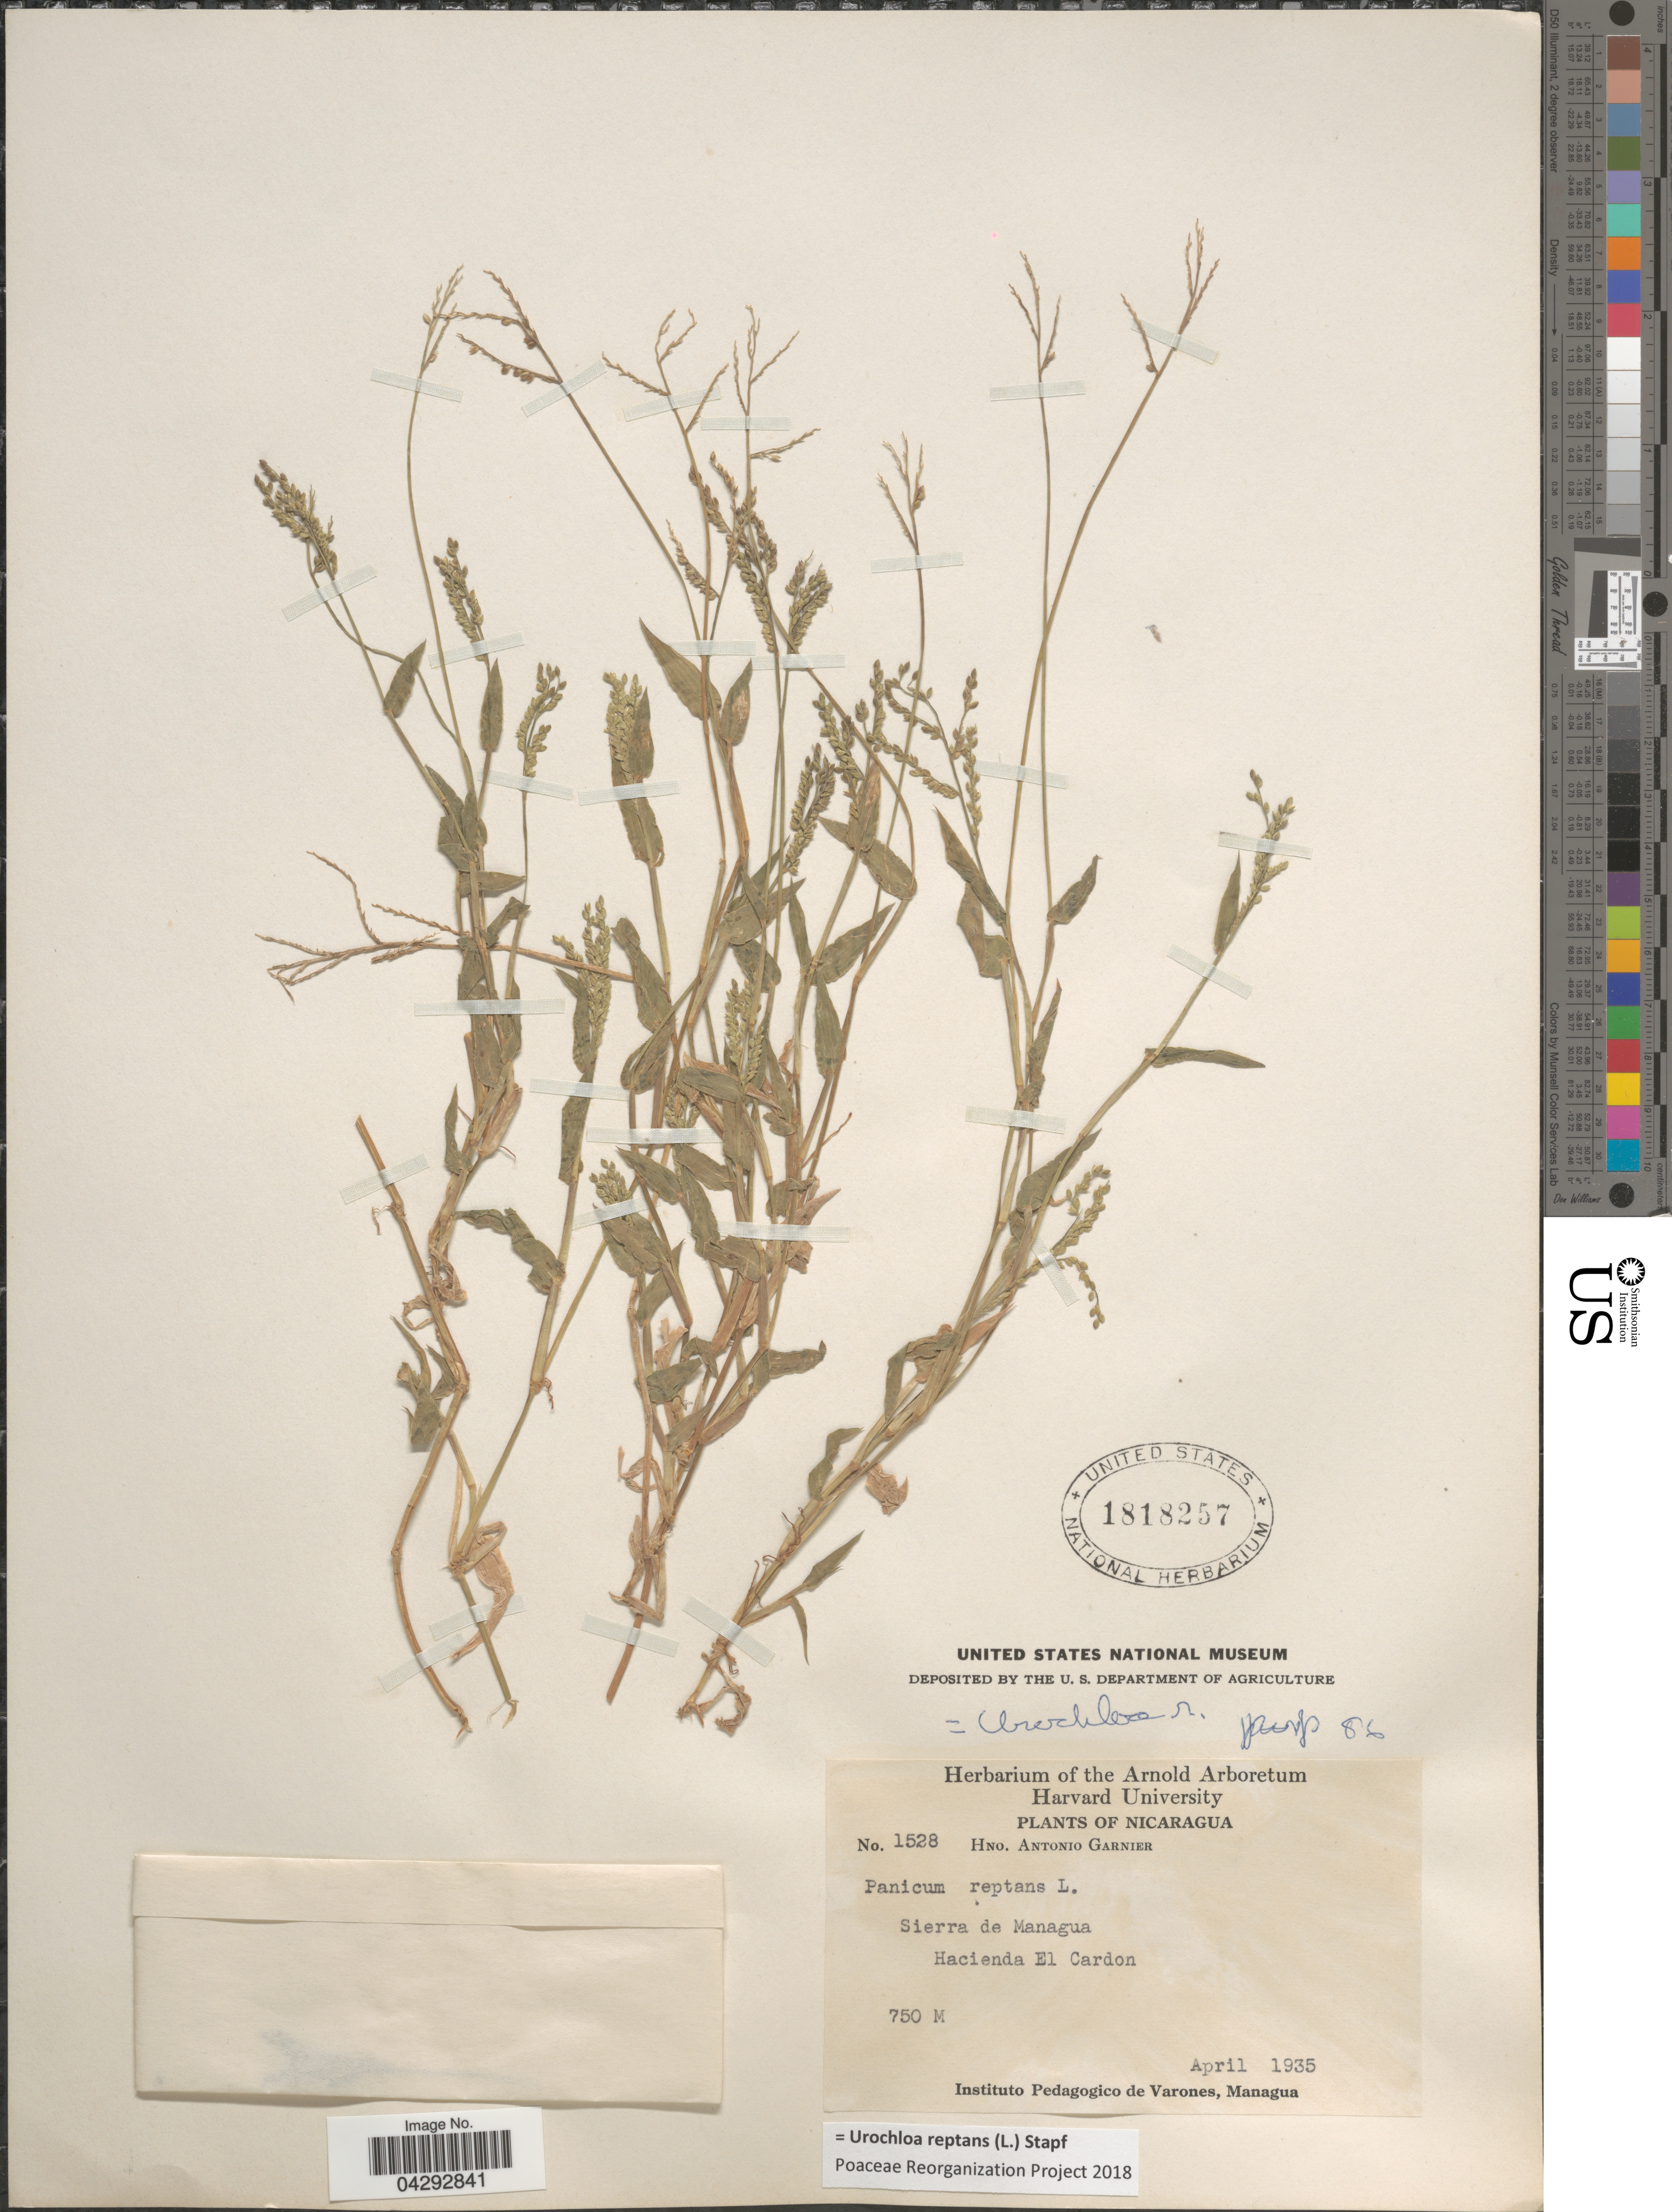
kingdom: Plantae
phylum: Tracheophyta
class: Liliopsida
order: Poales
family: Poaceae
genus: Urochloa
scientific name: Urochloa reptans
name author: (L.) Stapf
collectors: Bro. A. Garnier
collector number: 1528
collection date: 1935-04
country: Nicaragua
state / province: Managua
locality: Sierra de Managua. Hacienda El Cardon.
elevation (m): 750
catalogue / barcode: US 1818257